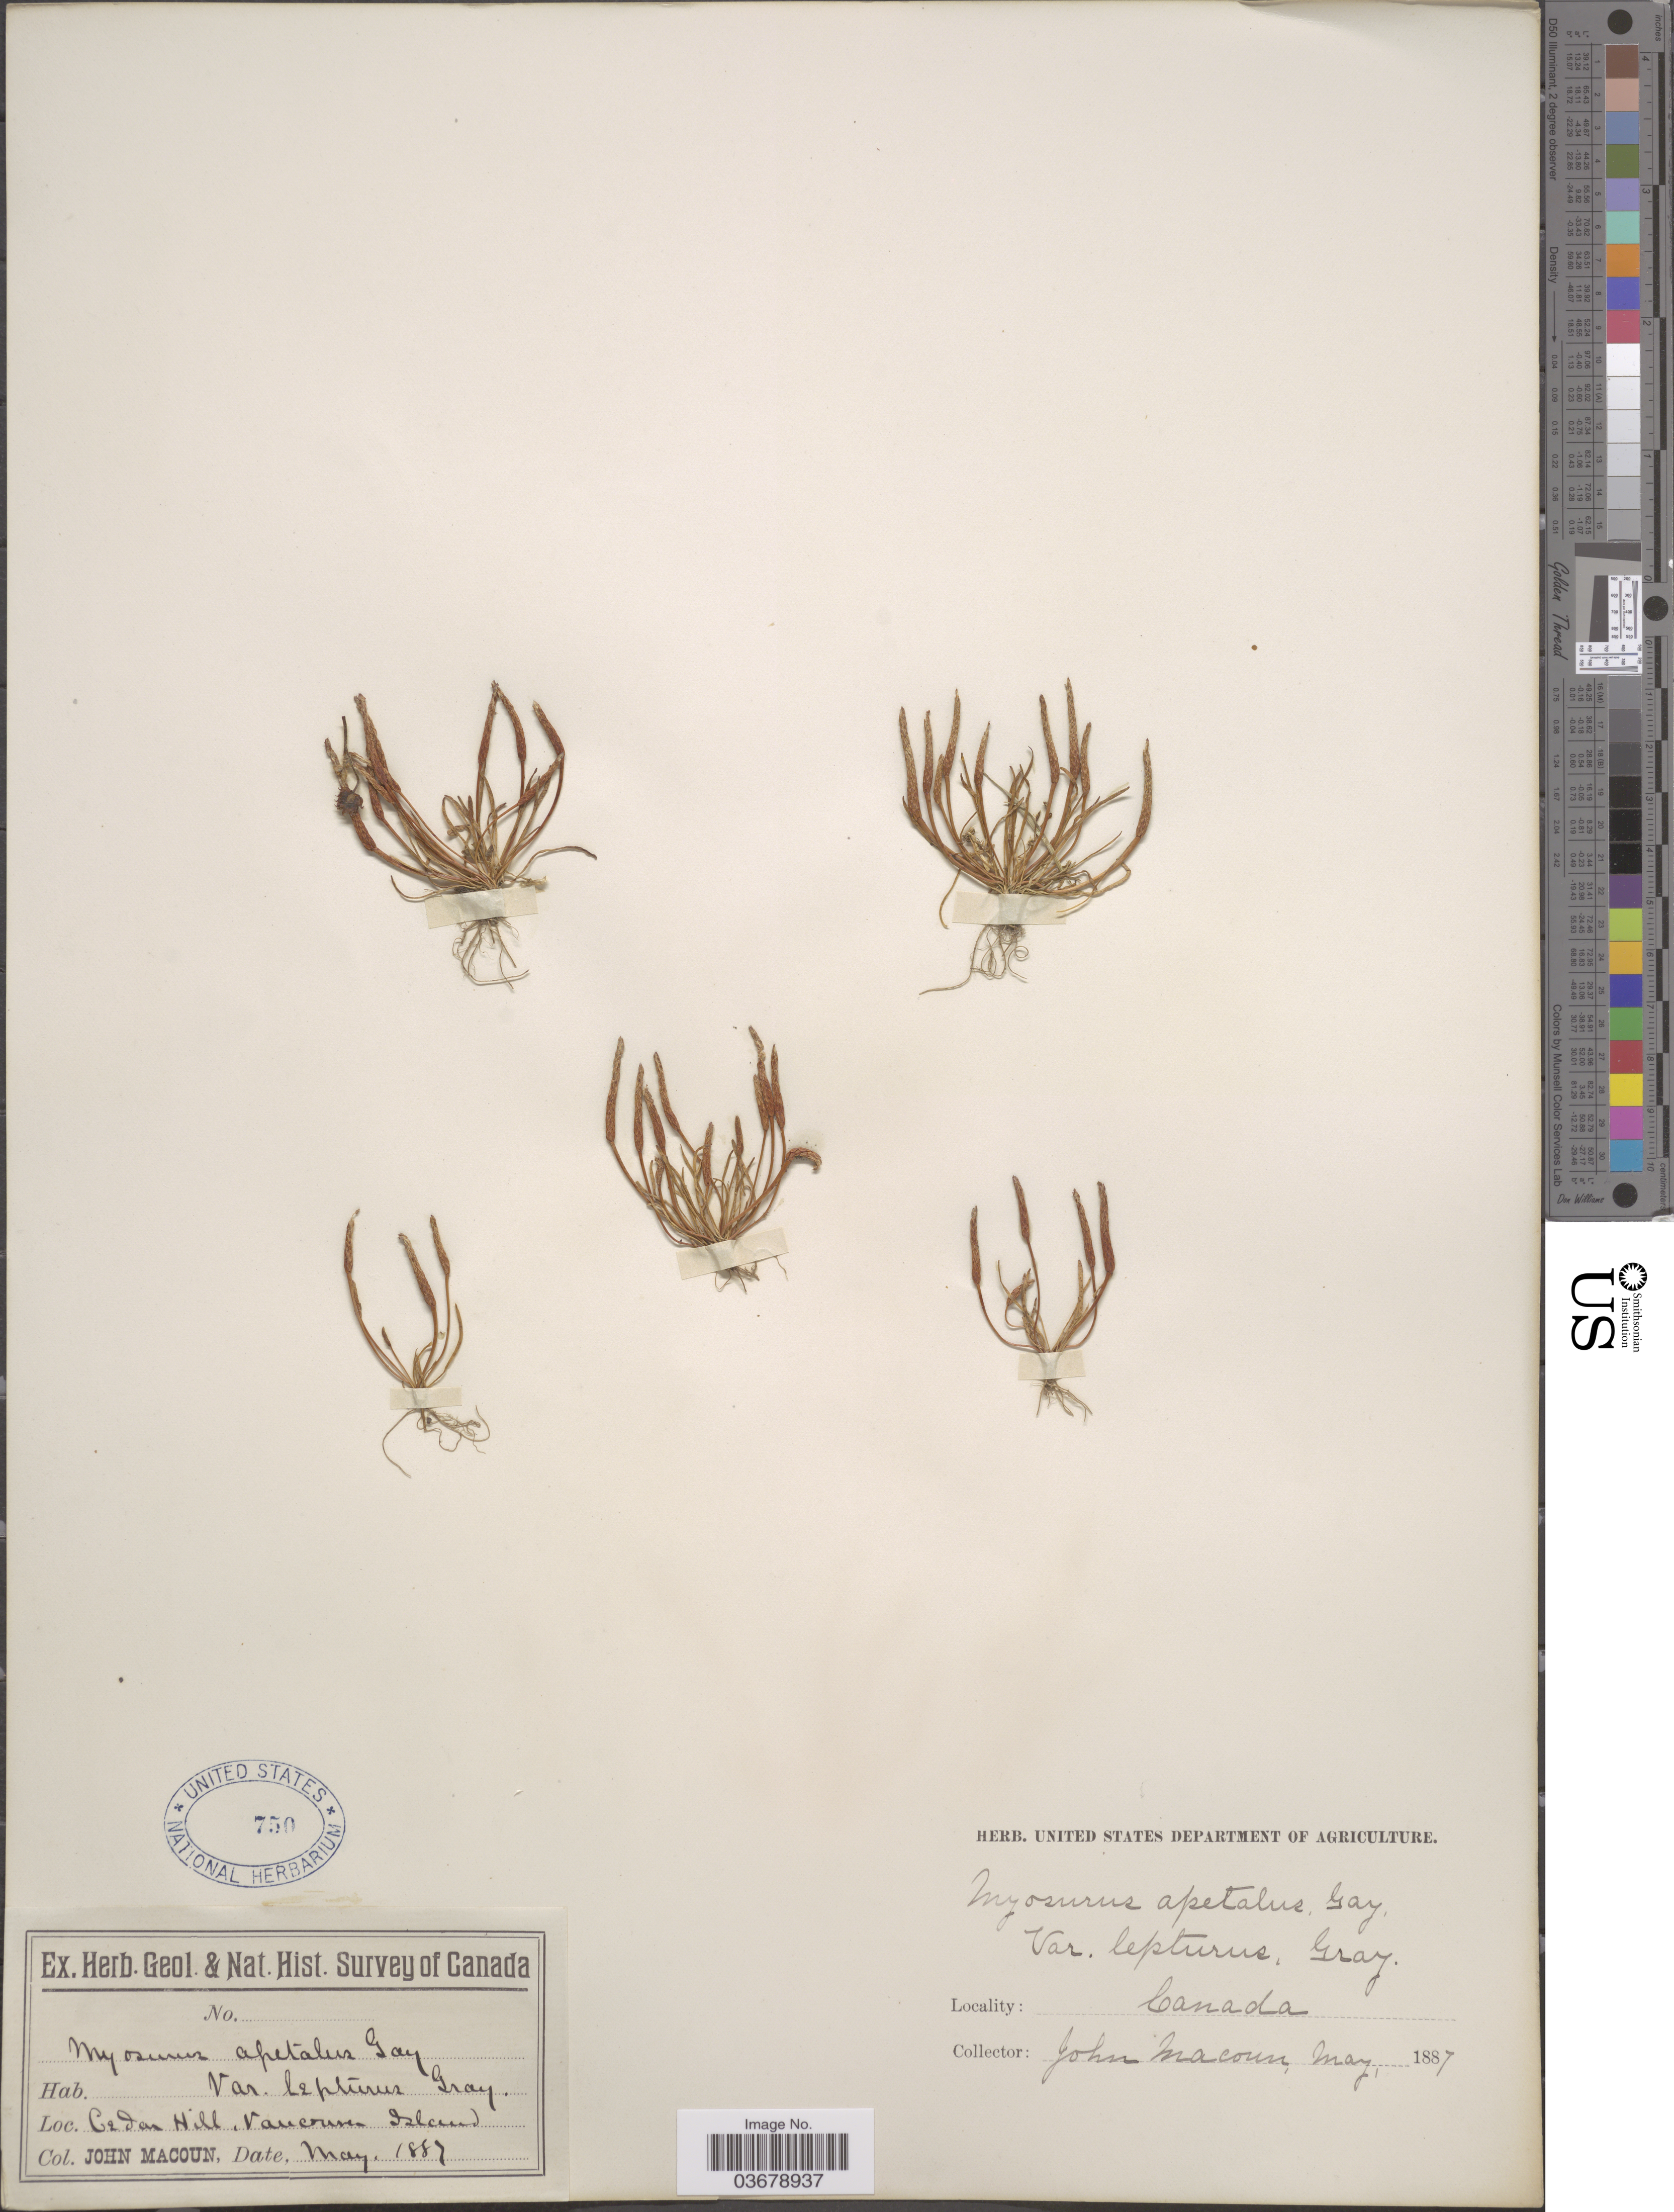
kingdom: Plantae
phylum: Tracheophyta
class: Magnoliopsida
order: Ranunculales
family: Ranunculaceae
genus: Myosurus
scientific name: Myosurus lepturus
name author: (A. Gray) Howell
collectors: J. Macoun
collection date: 1887-05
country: Canada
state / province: British Columbia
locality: Cedar Hill, Vancouver Island.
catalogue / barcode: US 750